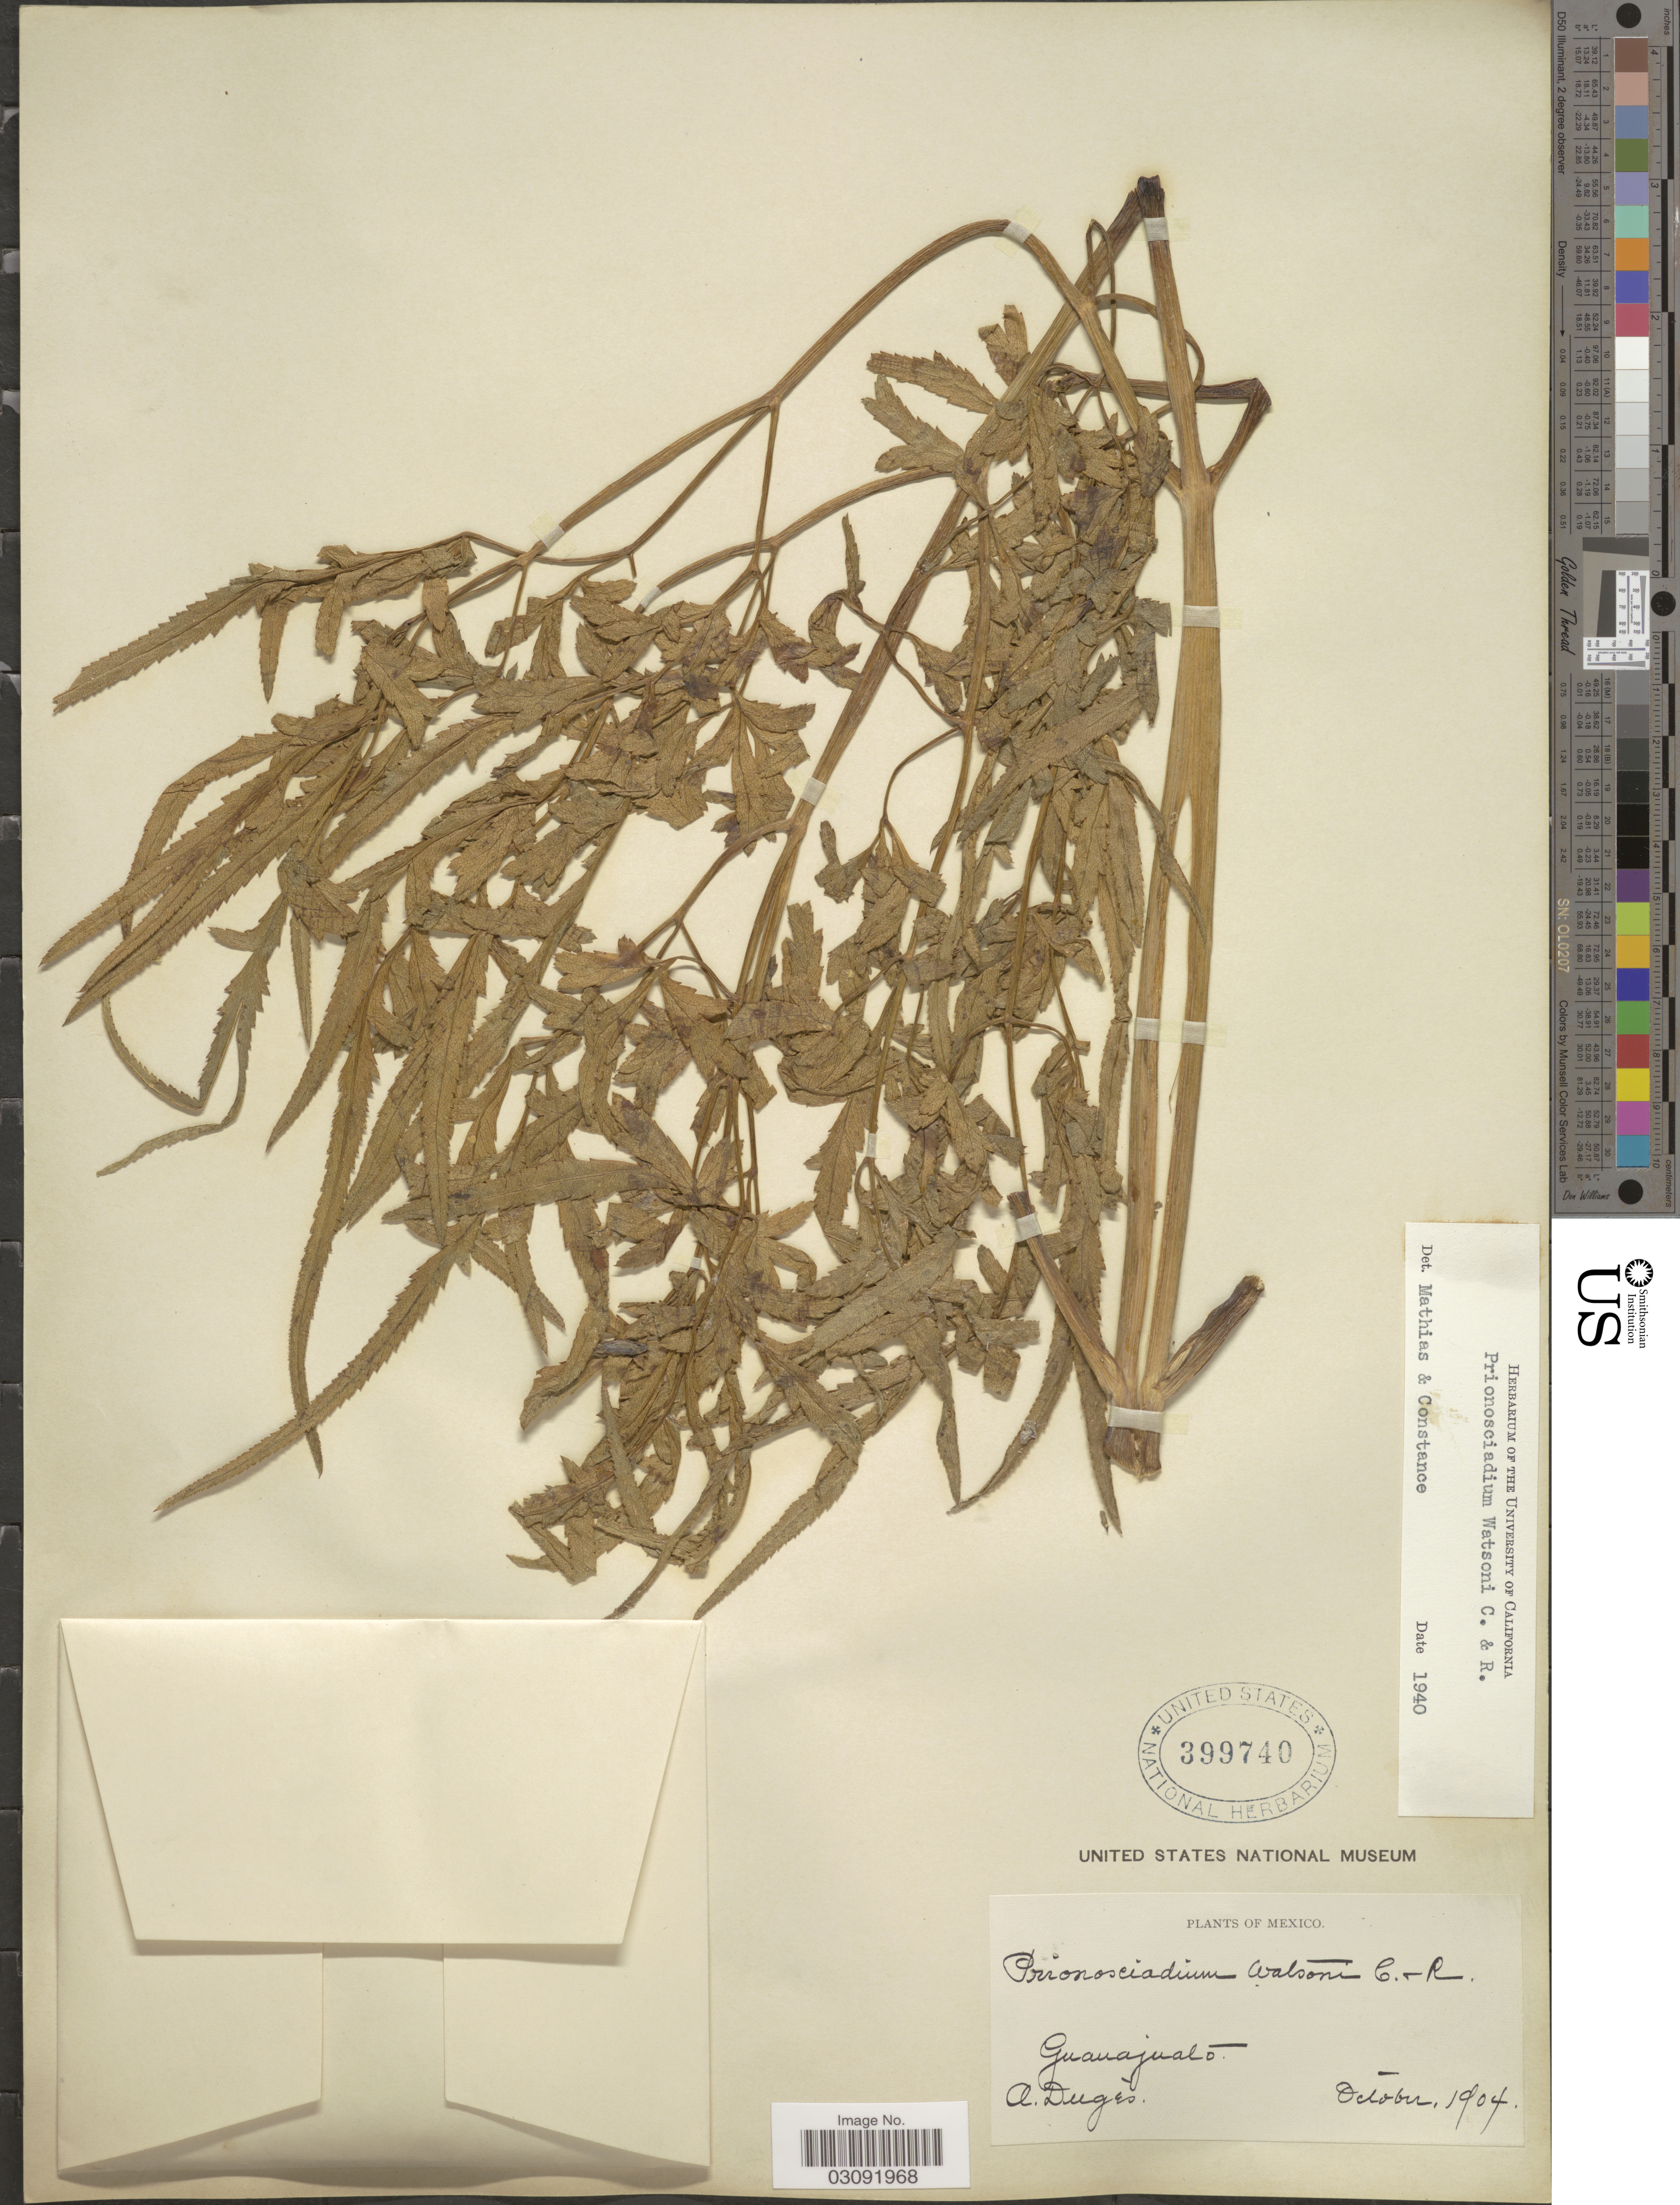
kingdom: Plantae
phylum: Tracheophyta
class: Magnoliopsida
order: Apiales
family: Apiaceae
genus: Prionosciadium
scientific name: Prionosciadium watsonii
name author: J.M. Coult. & Rose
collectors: A. Duges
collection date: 1904-10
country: Mexico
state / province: Guanajuato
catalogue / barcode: US 399740